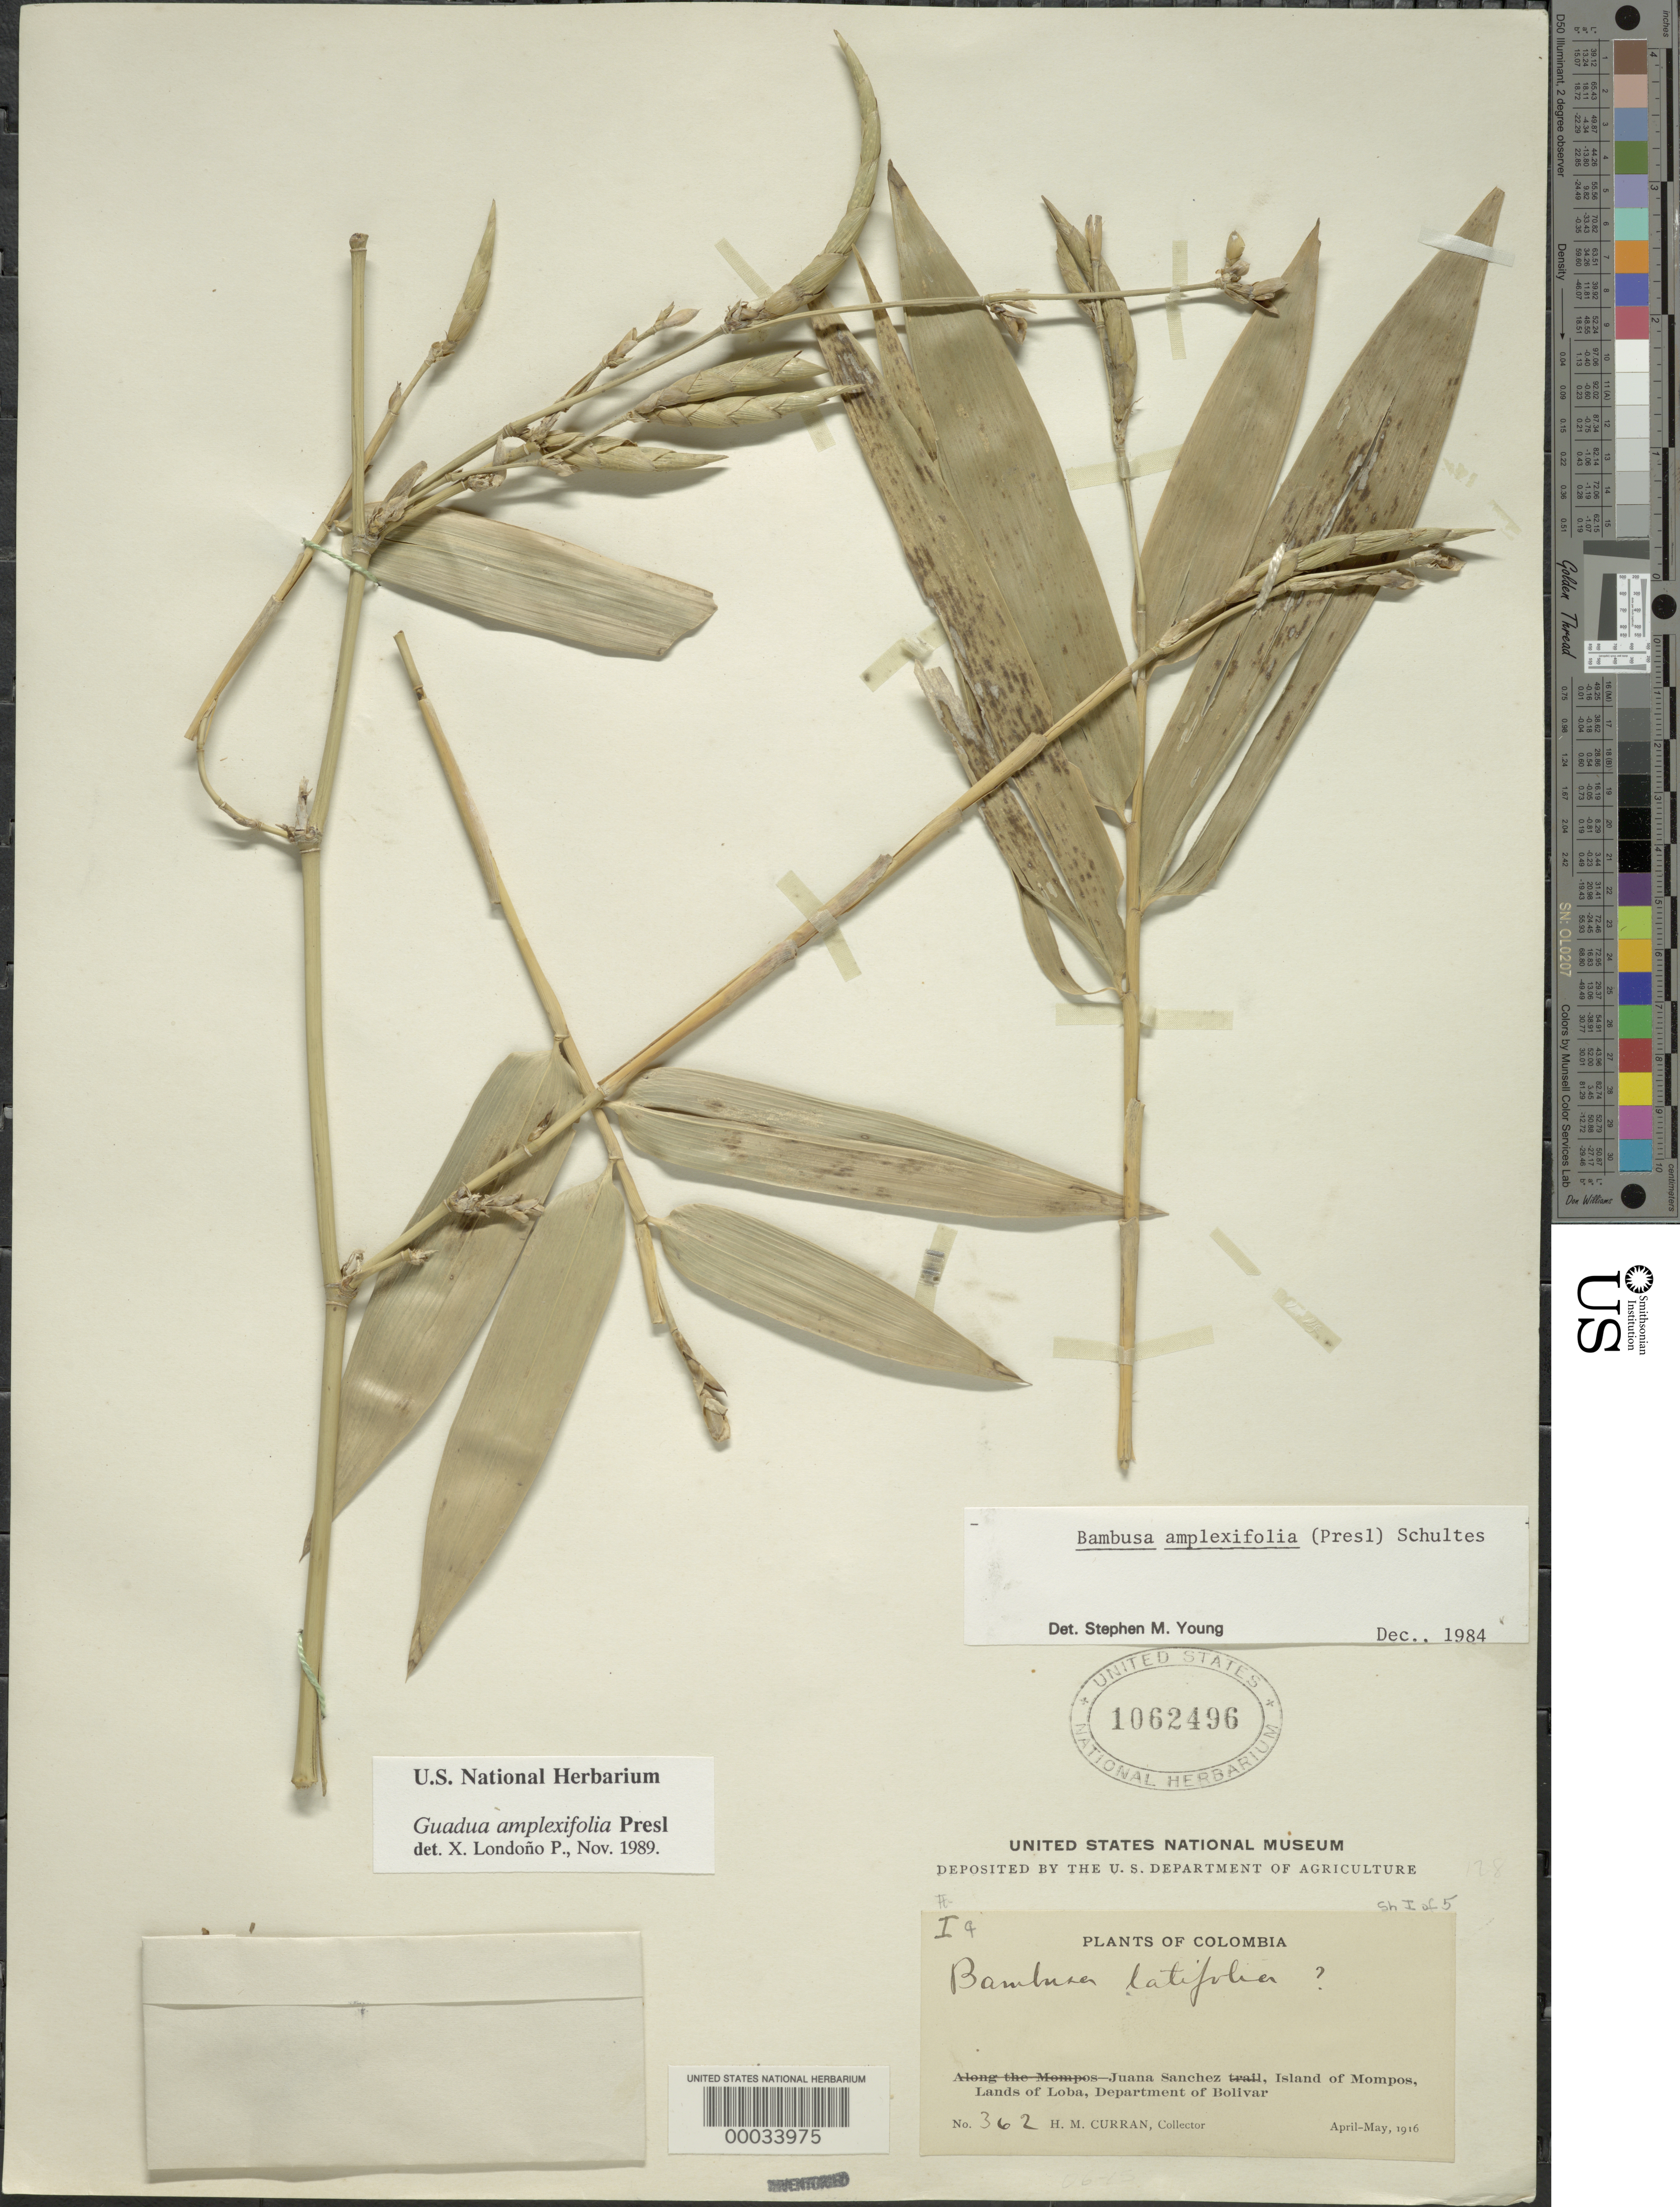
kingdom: Plantae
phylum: Tracheophyta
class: Liliopsida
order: Poales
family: Poaceae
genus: Guadua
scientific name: Guadua amplexifolia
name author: J. Presl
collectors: H. M. Curran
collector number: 362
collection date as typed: Apr 1916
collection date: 1916-04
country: Colombia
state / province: Bolívar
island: Mompos I.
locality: Juana Sanchez, Island of Mompos, Lands of Loba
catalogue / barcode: US 1062496